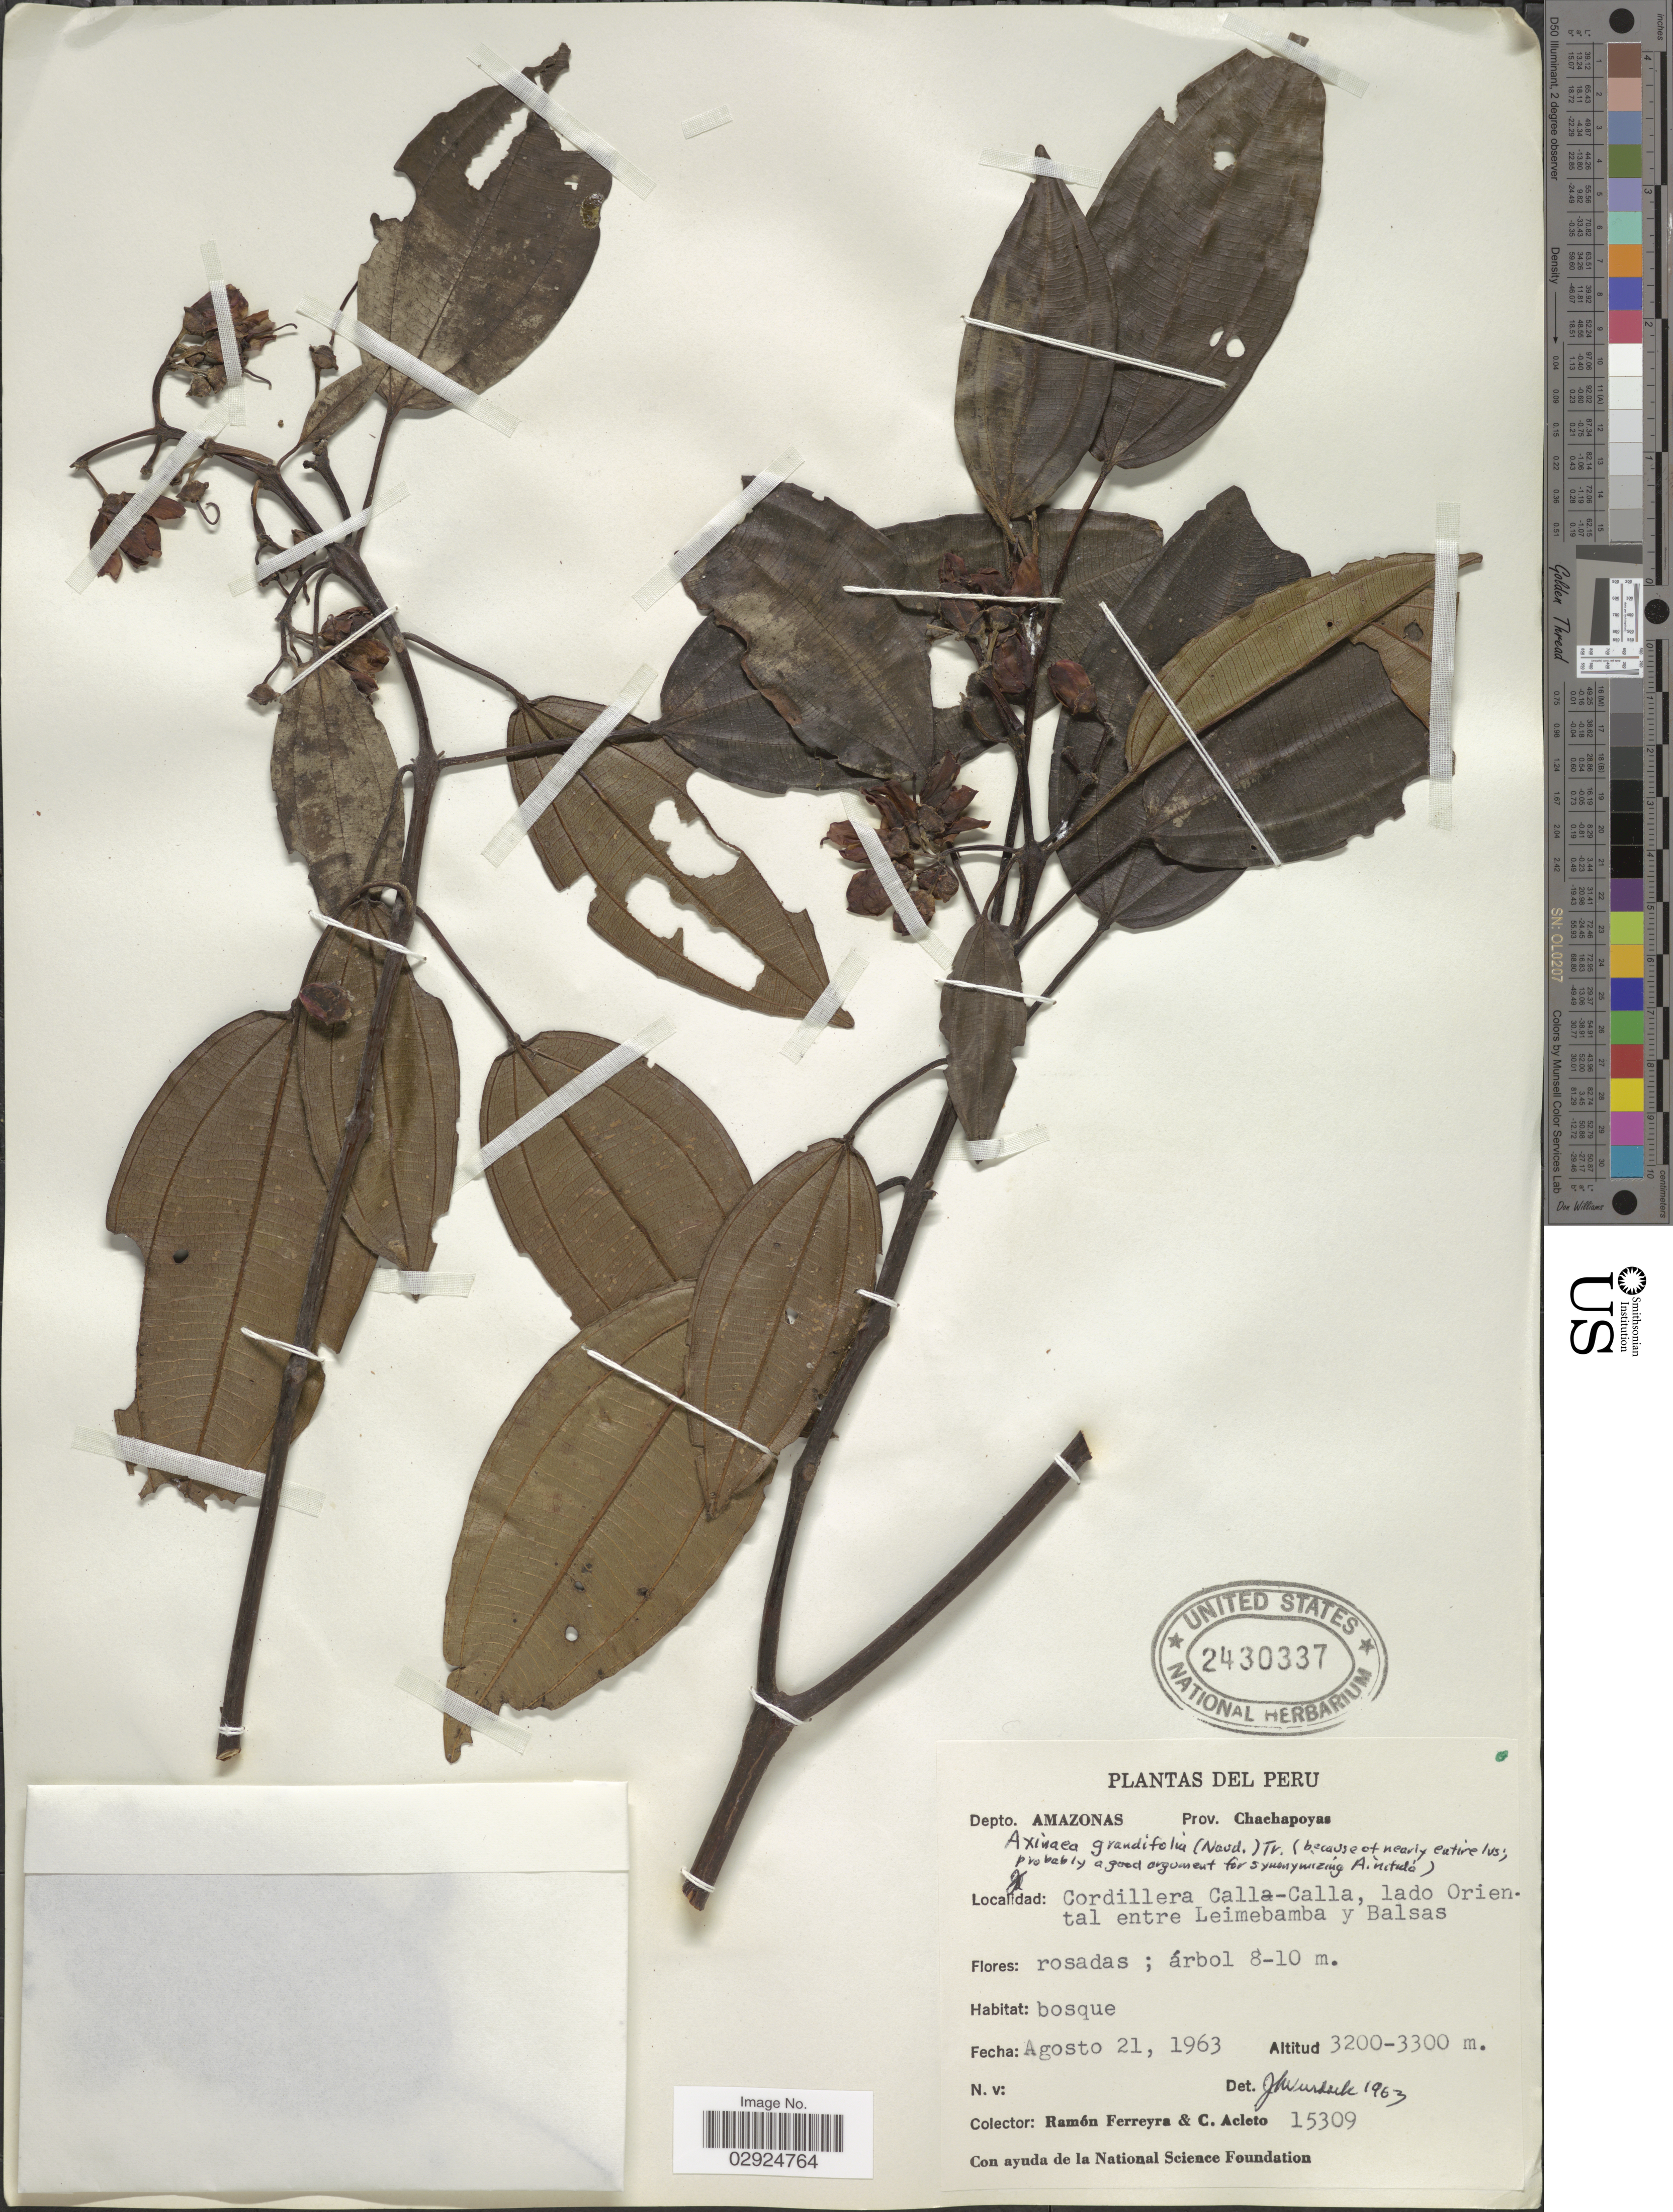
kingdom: Plantae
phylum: Tracheophyta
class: Magnoliopsida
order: Myrtales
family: Melastomataceae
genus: Axinaea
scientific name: Axinaea grandifolia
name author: (Naudin) Triana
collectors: R. A. Ferreyra & C. Acleto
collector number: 15309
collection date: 1963-08-21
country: Peru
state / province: Amazonas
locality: Cordillera Calla-Calla, lado Oriental entre Leimebamba y Balsas, Prov. Chachapoyas, Depto. Amazonas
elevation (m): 3200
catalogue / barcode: US 2430337